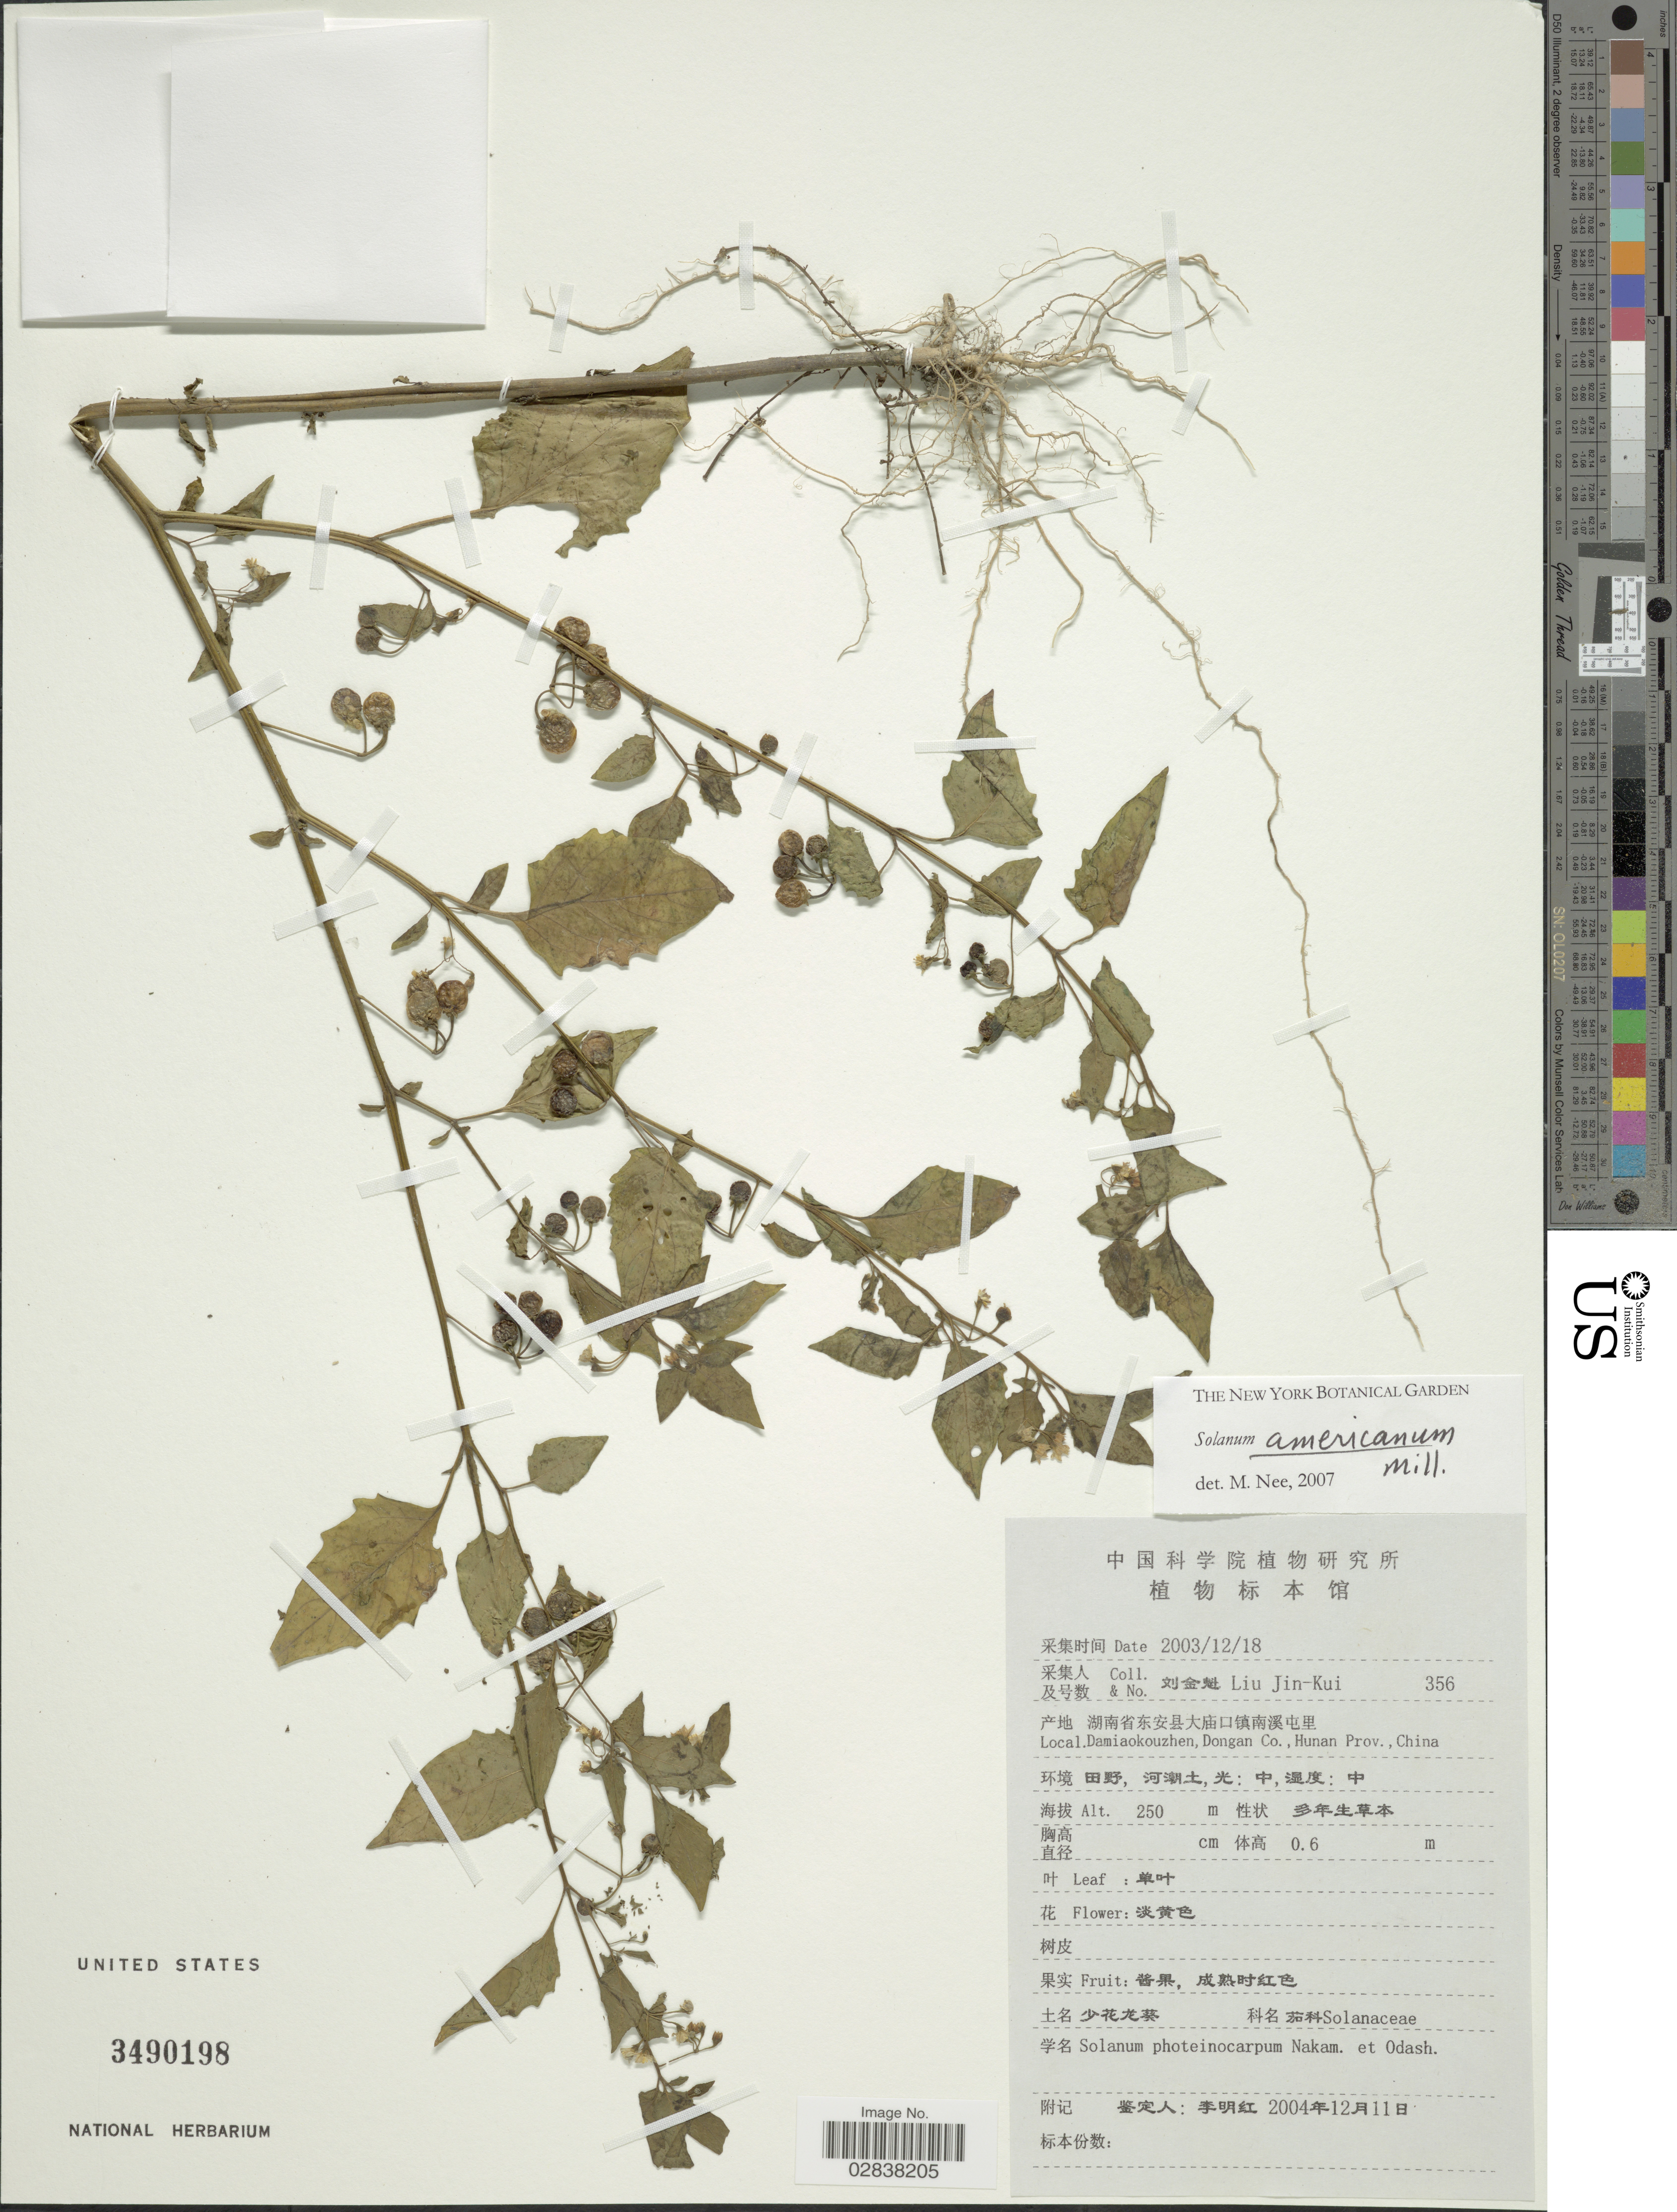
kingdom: Plantae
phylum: Tracheophyta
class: Magnoliopsida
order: Solanales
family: Solanaceae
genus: Solanum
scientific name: Solanum americanum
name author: Mill.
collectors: Liu Jin-Kui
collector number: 356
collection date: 2004-11-12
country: China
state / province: Hunan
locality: X, Damiaokouzhen, Dongan Co.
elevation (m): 250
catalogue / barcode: US 3490198